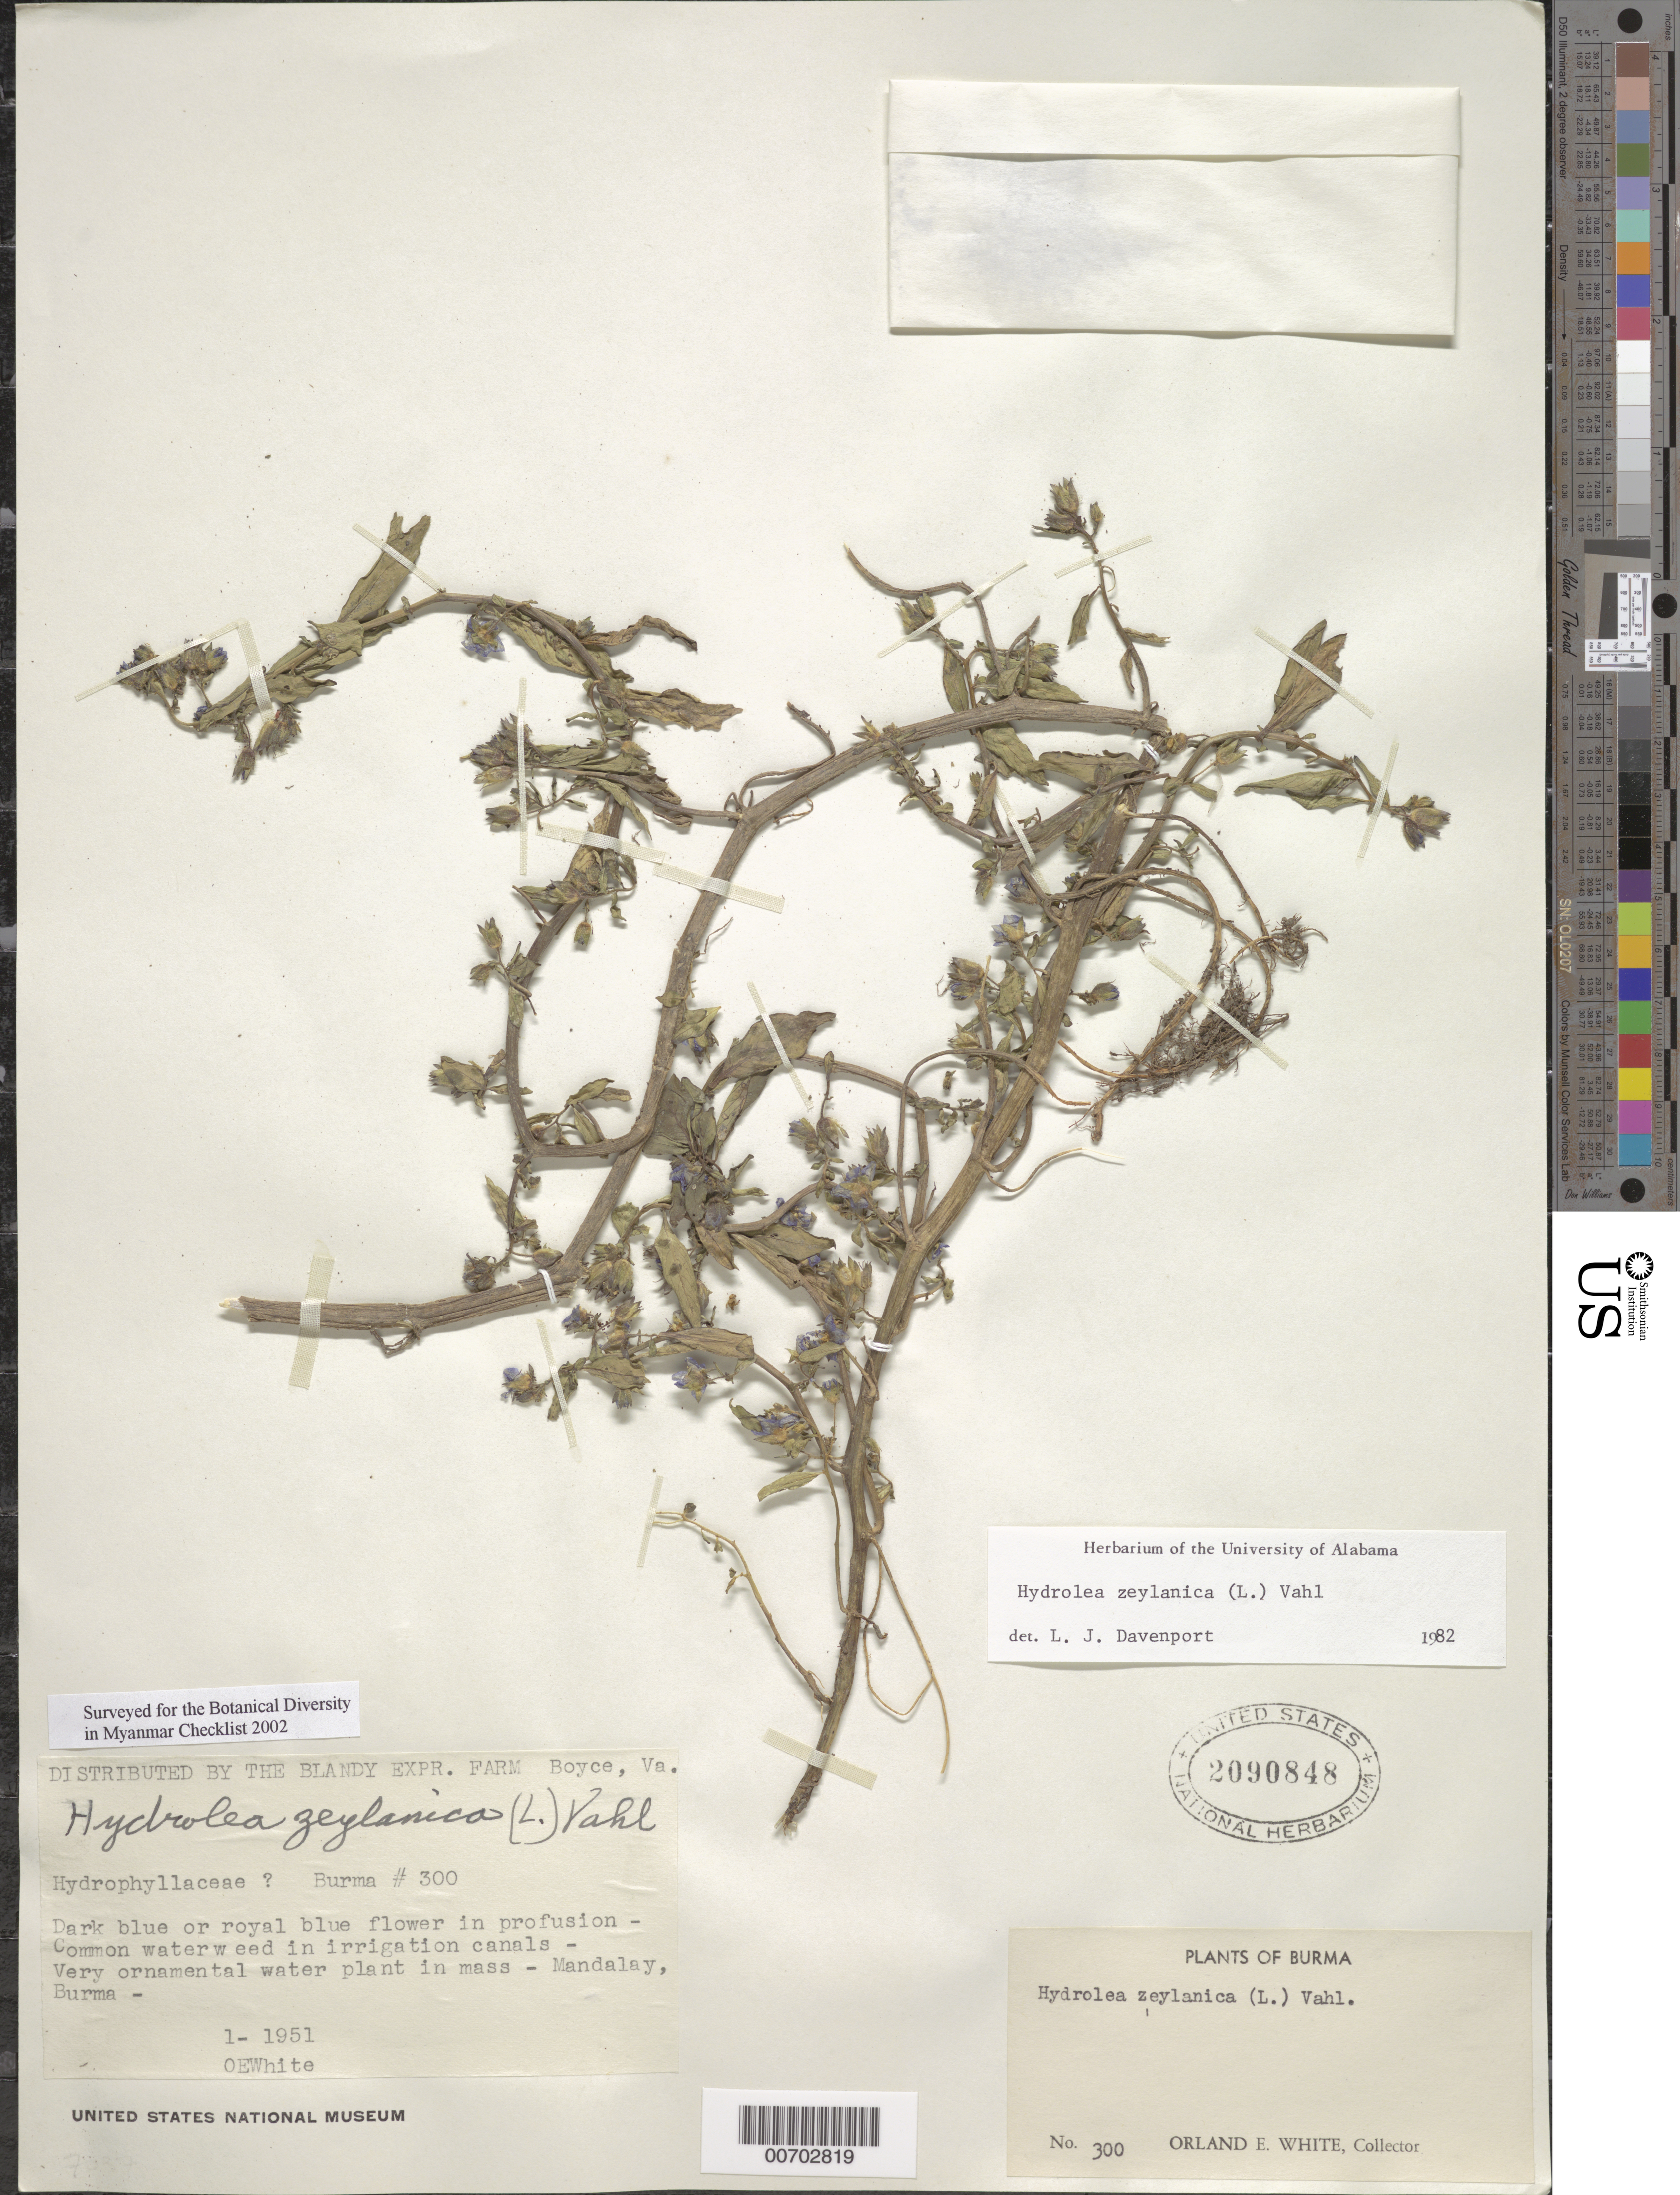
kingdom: Plantae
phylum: Tracheophyta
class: Magnoliopsida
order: Solanales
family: Hydroleaceae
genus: Hydrolea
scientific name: Hydrolea zeylanica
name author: (L.) Vahl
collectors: O. E. White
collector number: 300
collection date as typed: Jan 1951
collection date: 1951-01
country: Myanmar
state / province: Mandalay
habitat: In irrigation canals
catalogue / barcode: US 2090848